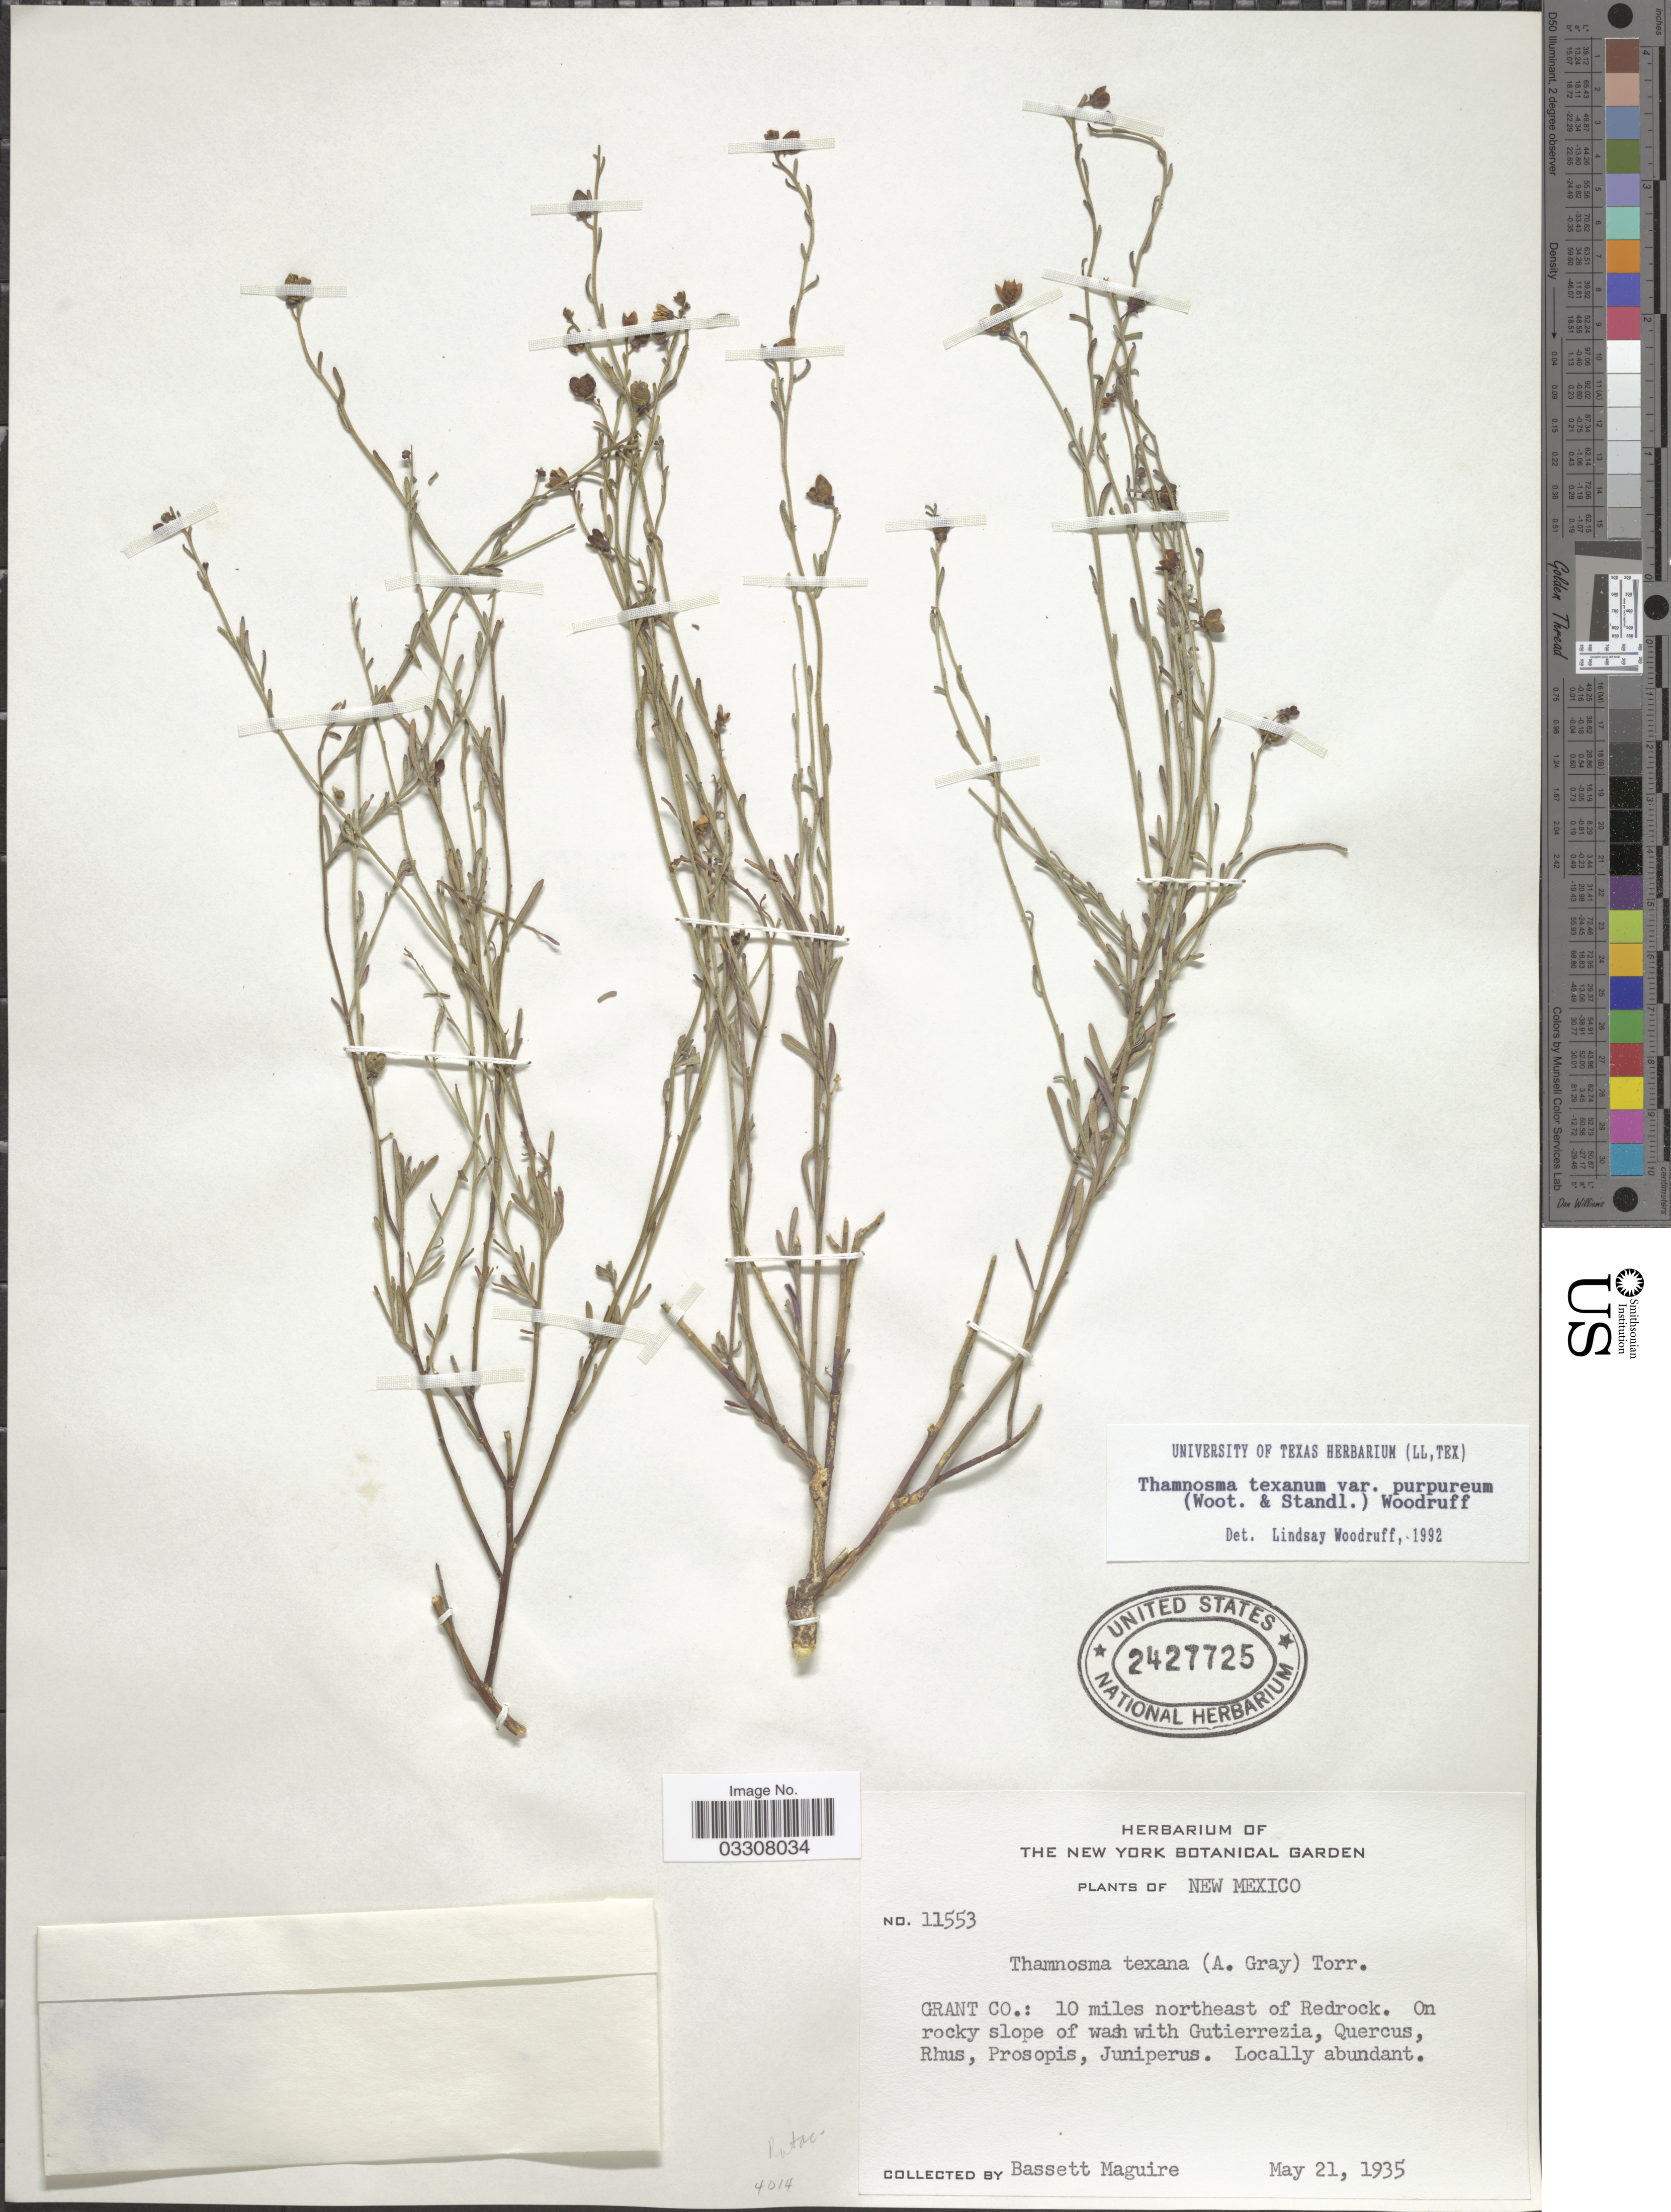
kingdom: Plantae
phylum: Tracheophyta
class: Magnoliopsida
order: Sapindales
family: Rutaceae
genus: Thamnosma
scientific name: Thamnosma texana var. purpurea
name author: (Wooton & Standl.) Woodruff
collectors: B. Maguire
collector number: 11553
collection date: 1935-05-21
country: United States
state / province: New Mexico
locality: Grant Co.: 10 miles northeast of Redrock.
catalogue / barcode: US 2427725